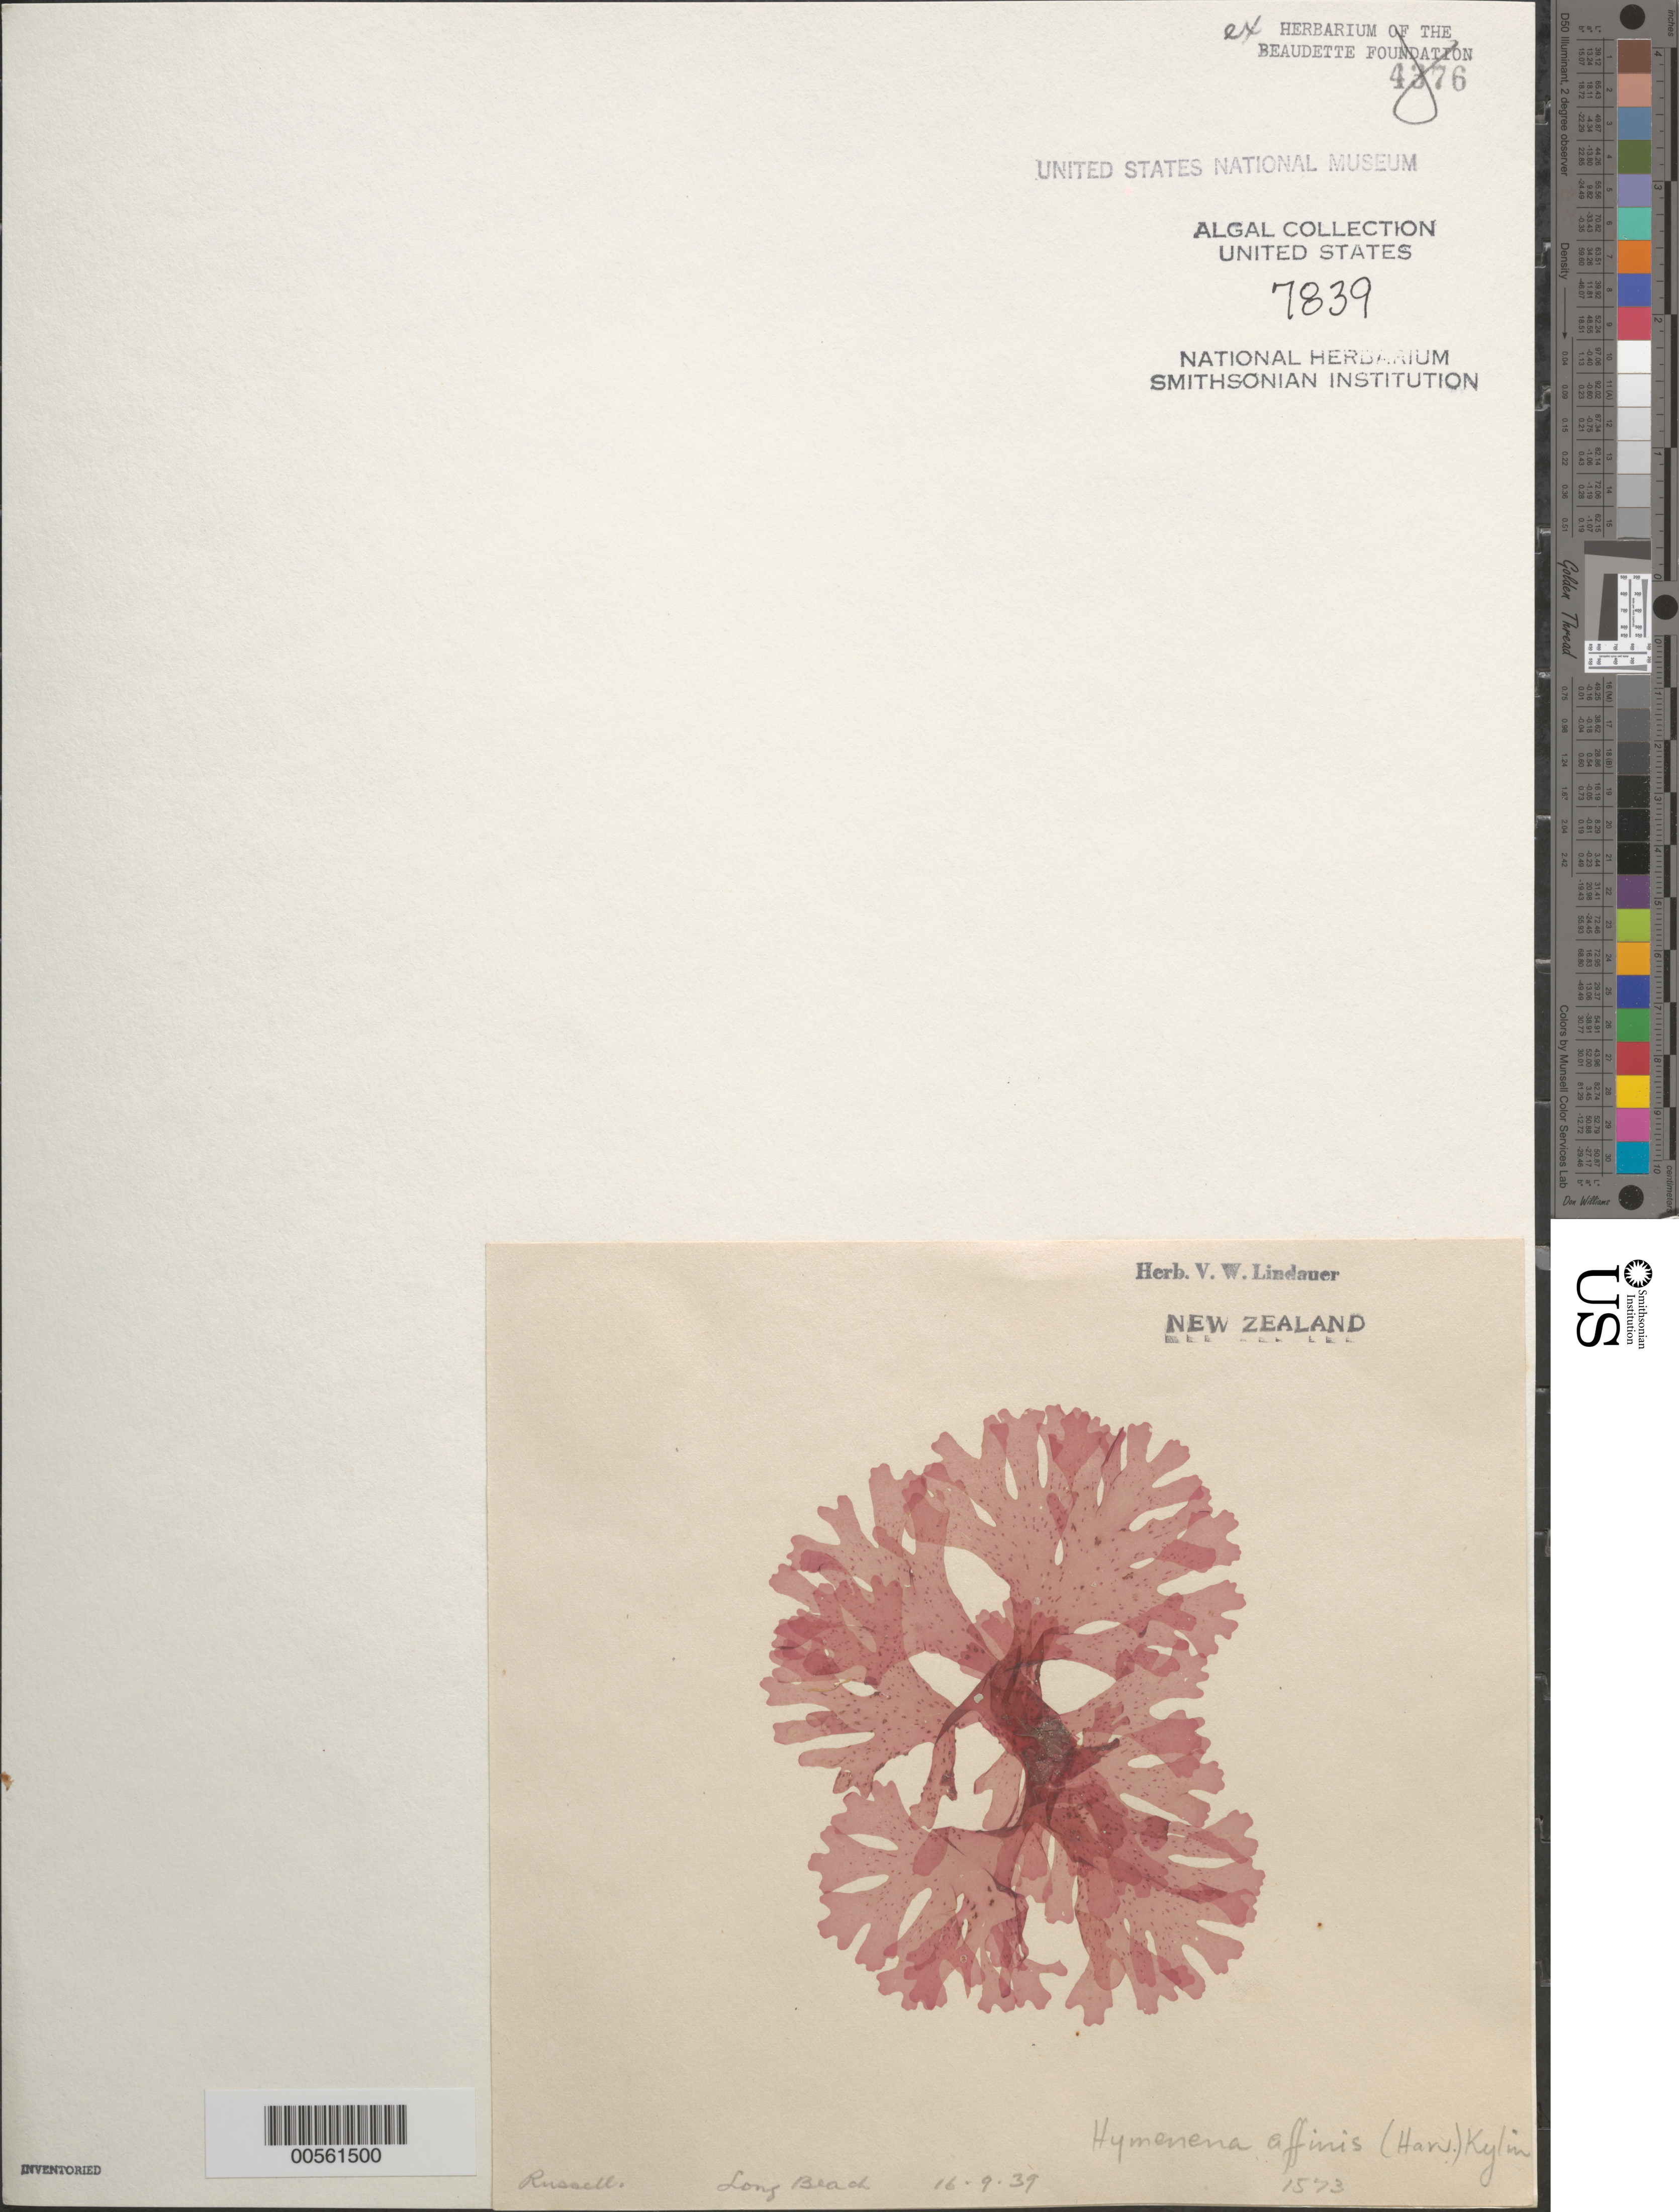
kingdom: Plantae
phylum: Rhodophyta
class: Florideophyceae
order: Ceramiales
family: Delesseriaceae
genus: Hymenena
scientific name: Hymenena affinis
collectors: V. Lindauer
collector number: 1573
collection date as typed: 16 Sep 1939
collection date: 1939-09-16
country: New Zealand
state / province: Northland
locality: Long beach, russell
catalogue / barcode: US 7839